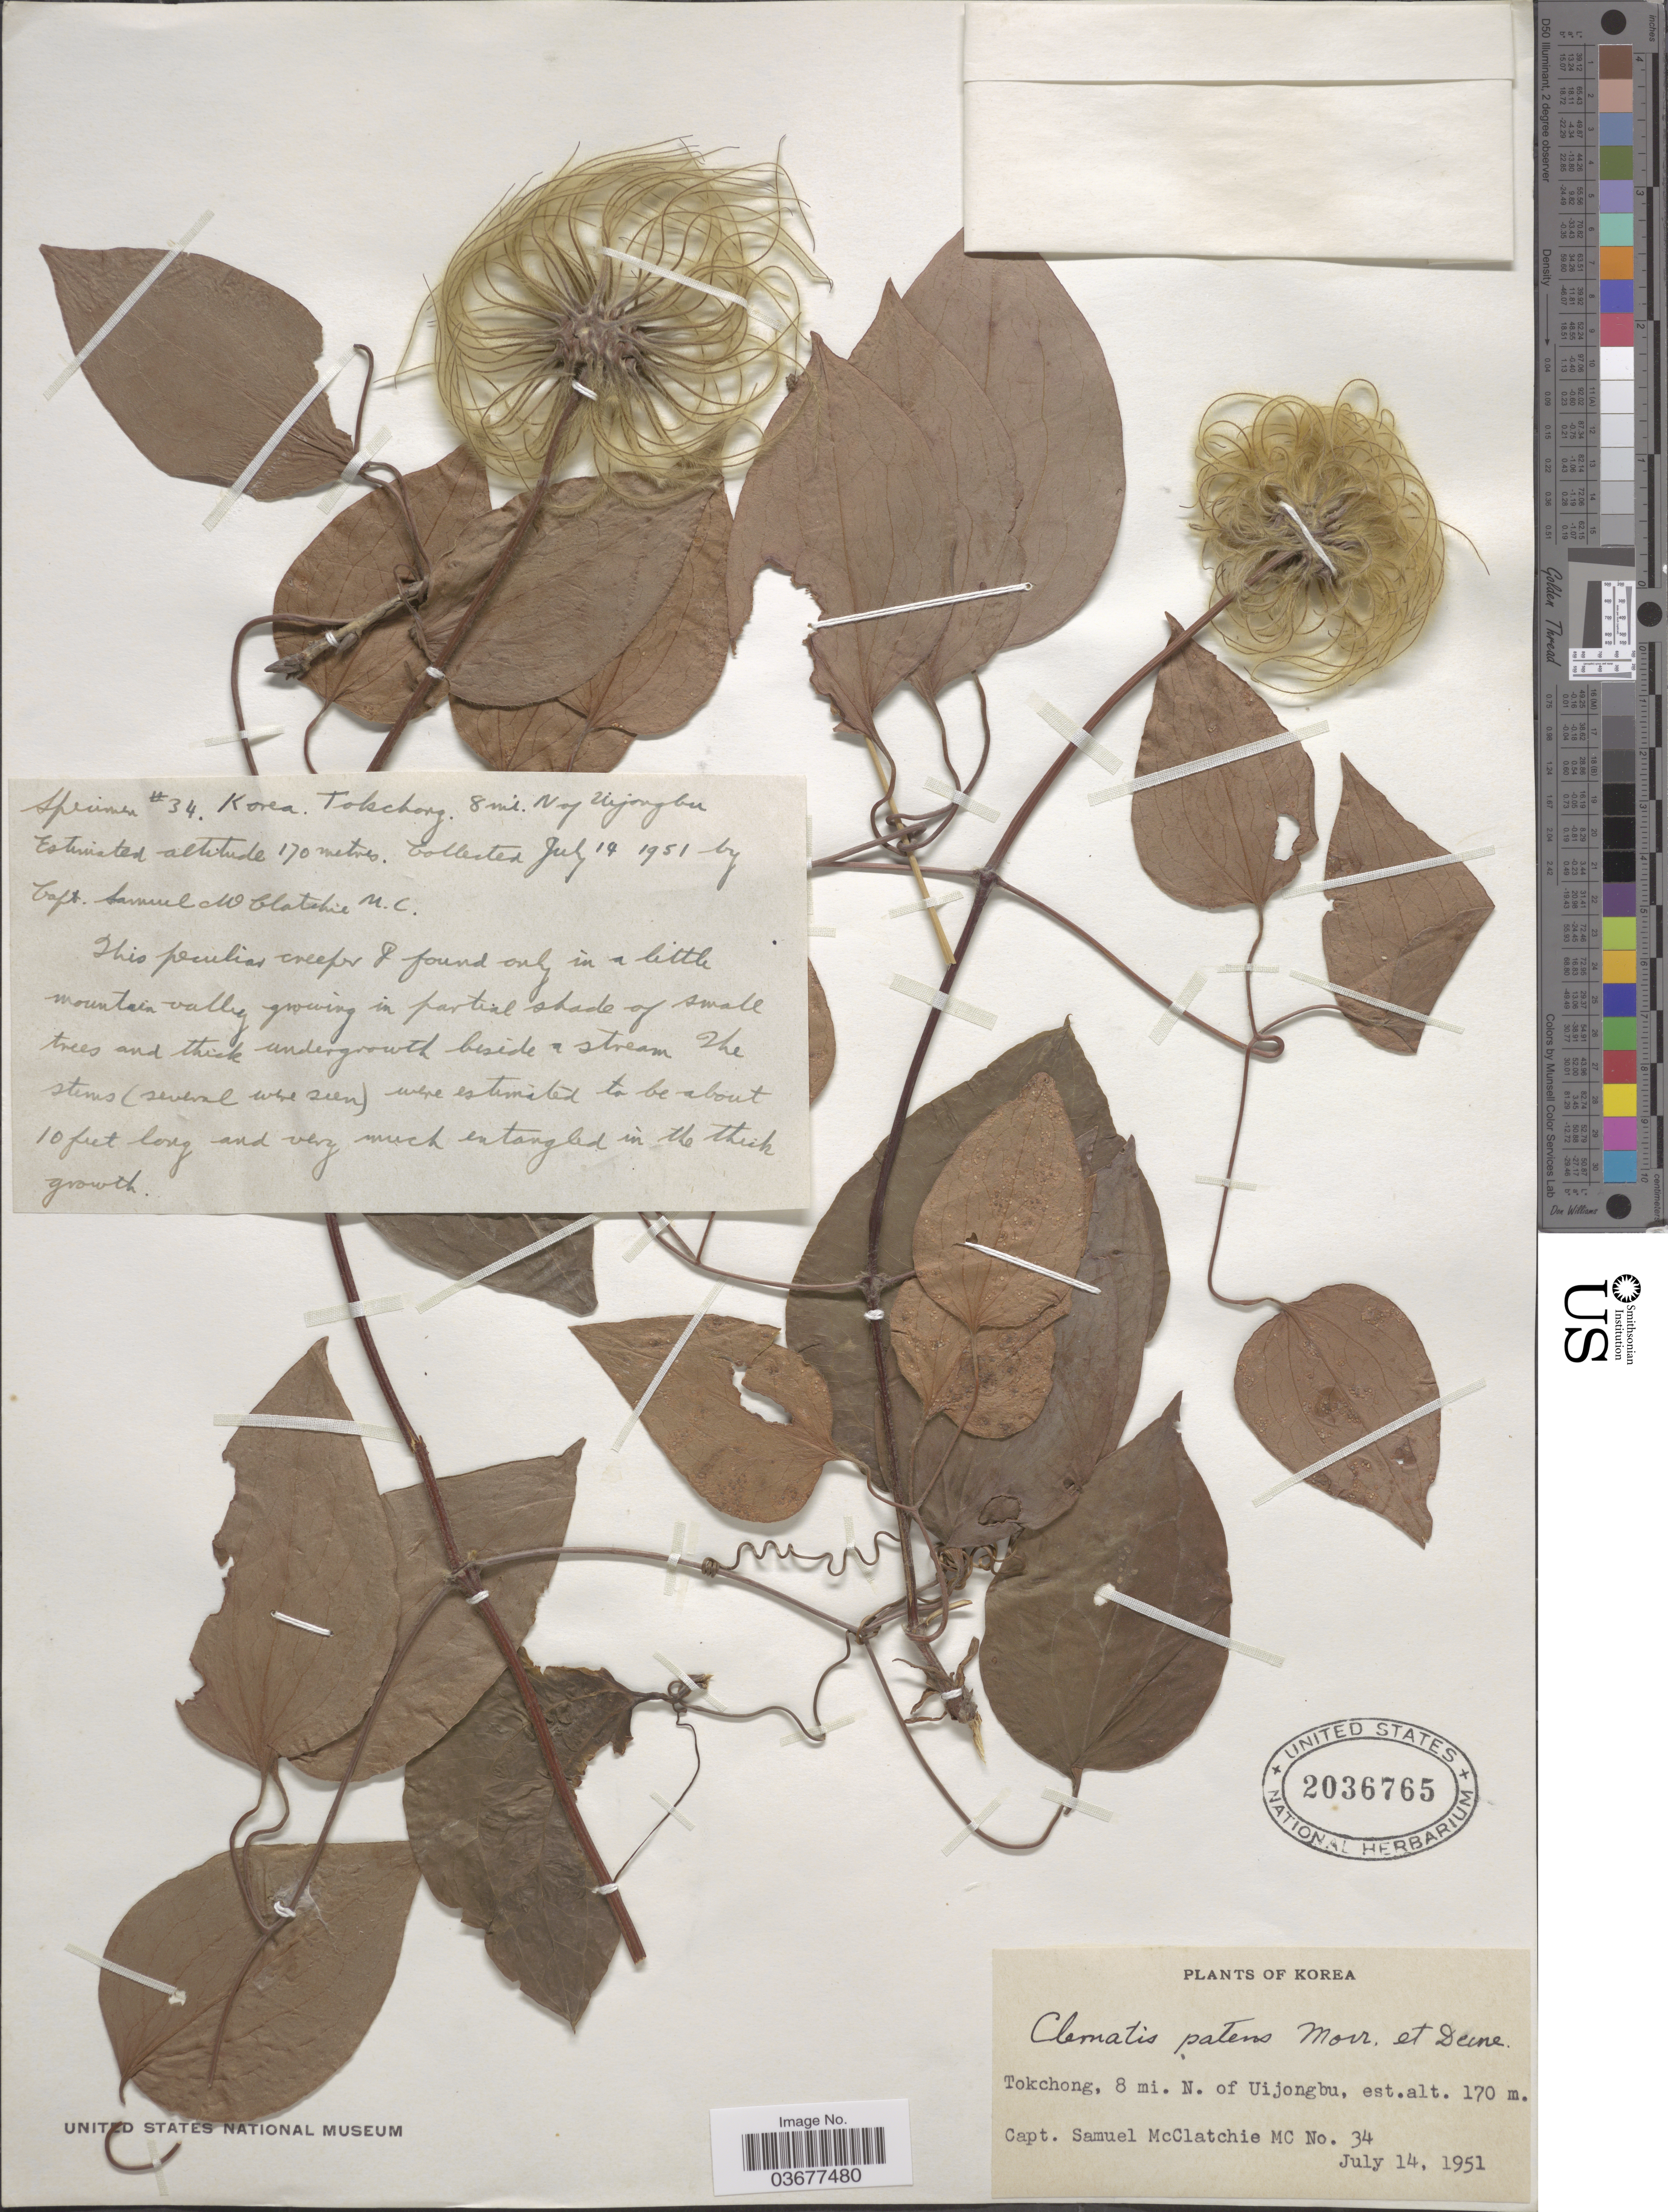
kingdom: Plantae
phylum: Tracheophyta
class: Magnoliopsida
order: Ranunculales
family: Ranunculaceae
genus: Clematis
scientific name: Clematis patens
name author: C. Morren & Decne.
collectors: S. McClatchie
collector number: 34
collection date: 1951-07-14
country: South Korea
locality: Tokchong, 8 mi. N. of Uijongbu.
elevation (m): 170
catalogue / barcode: US 2036765